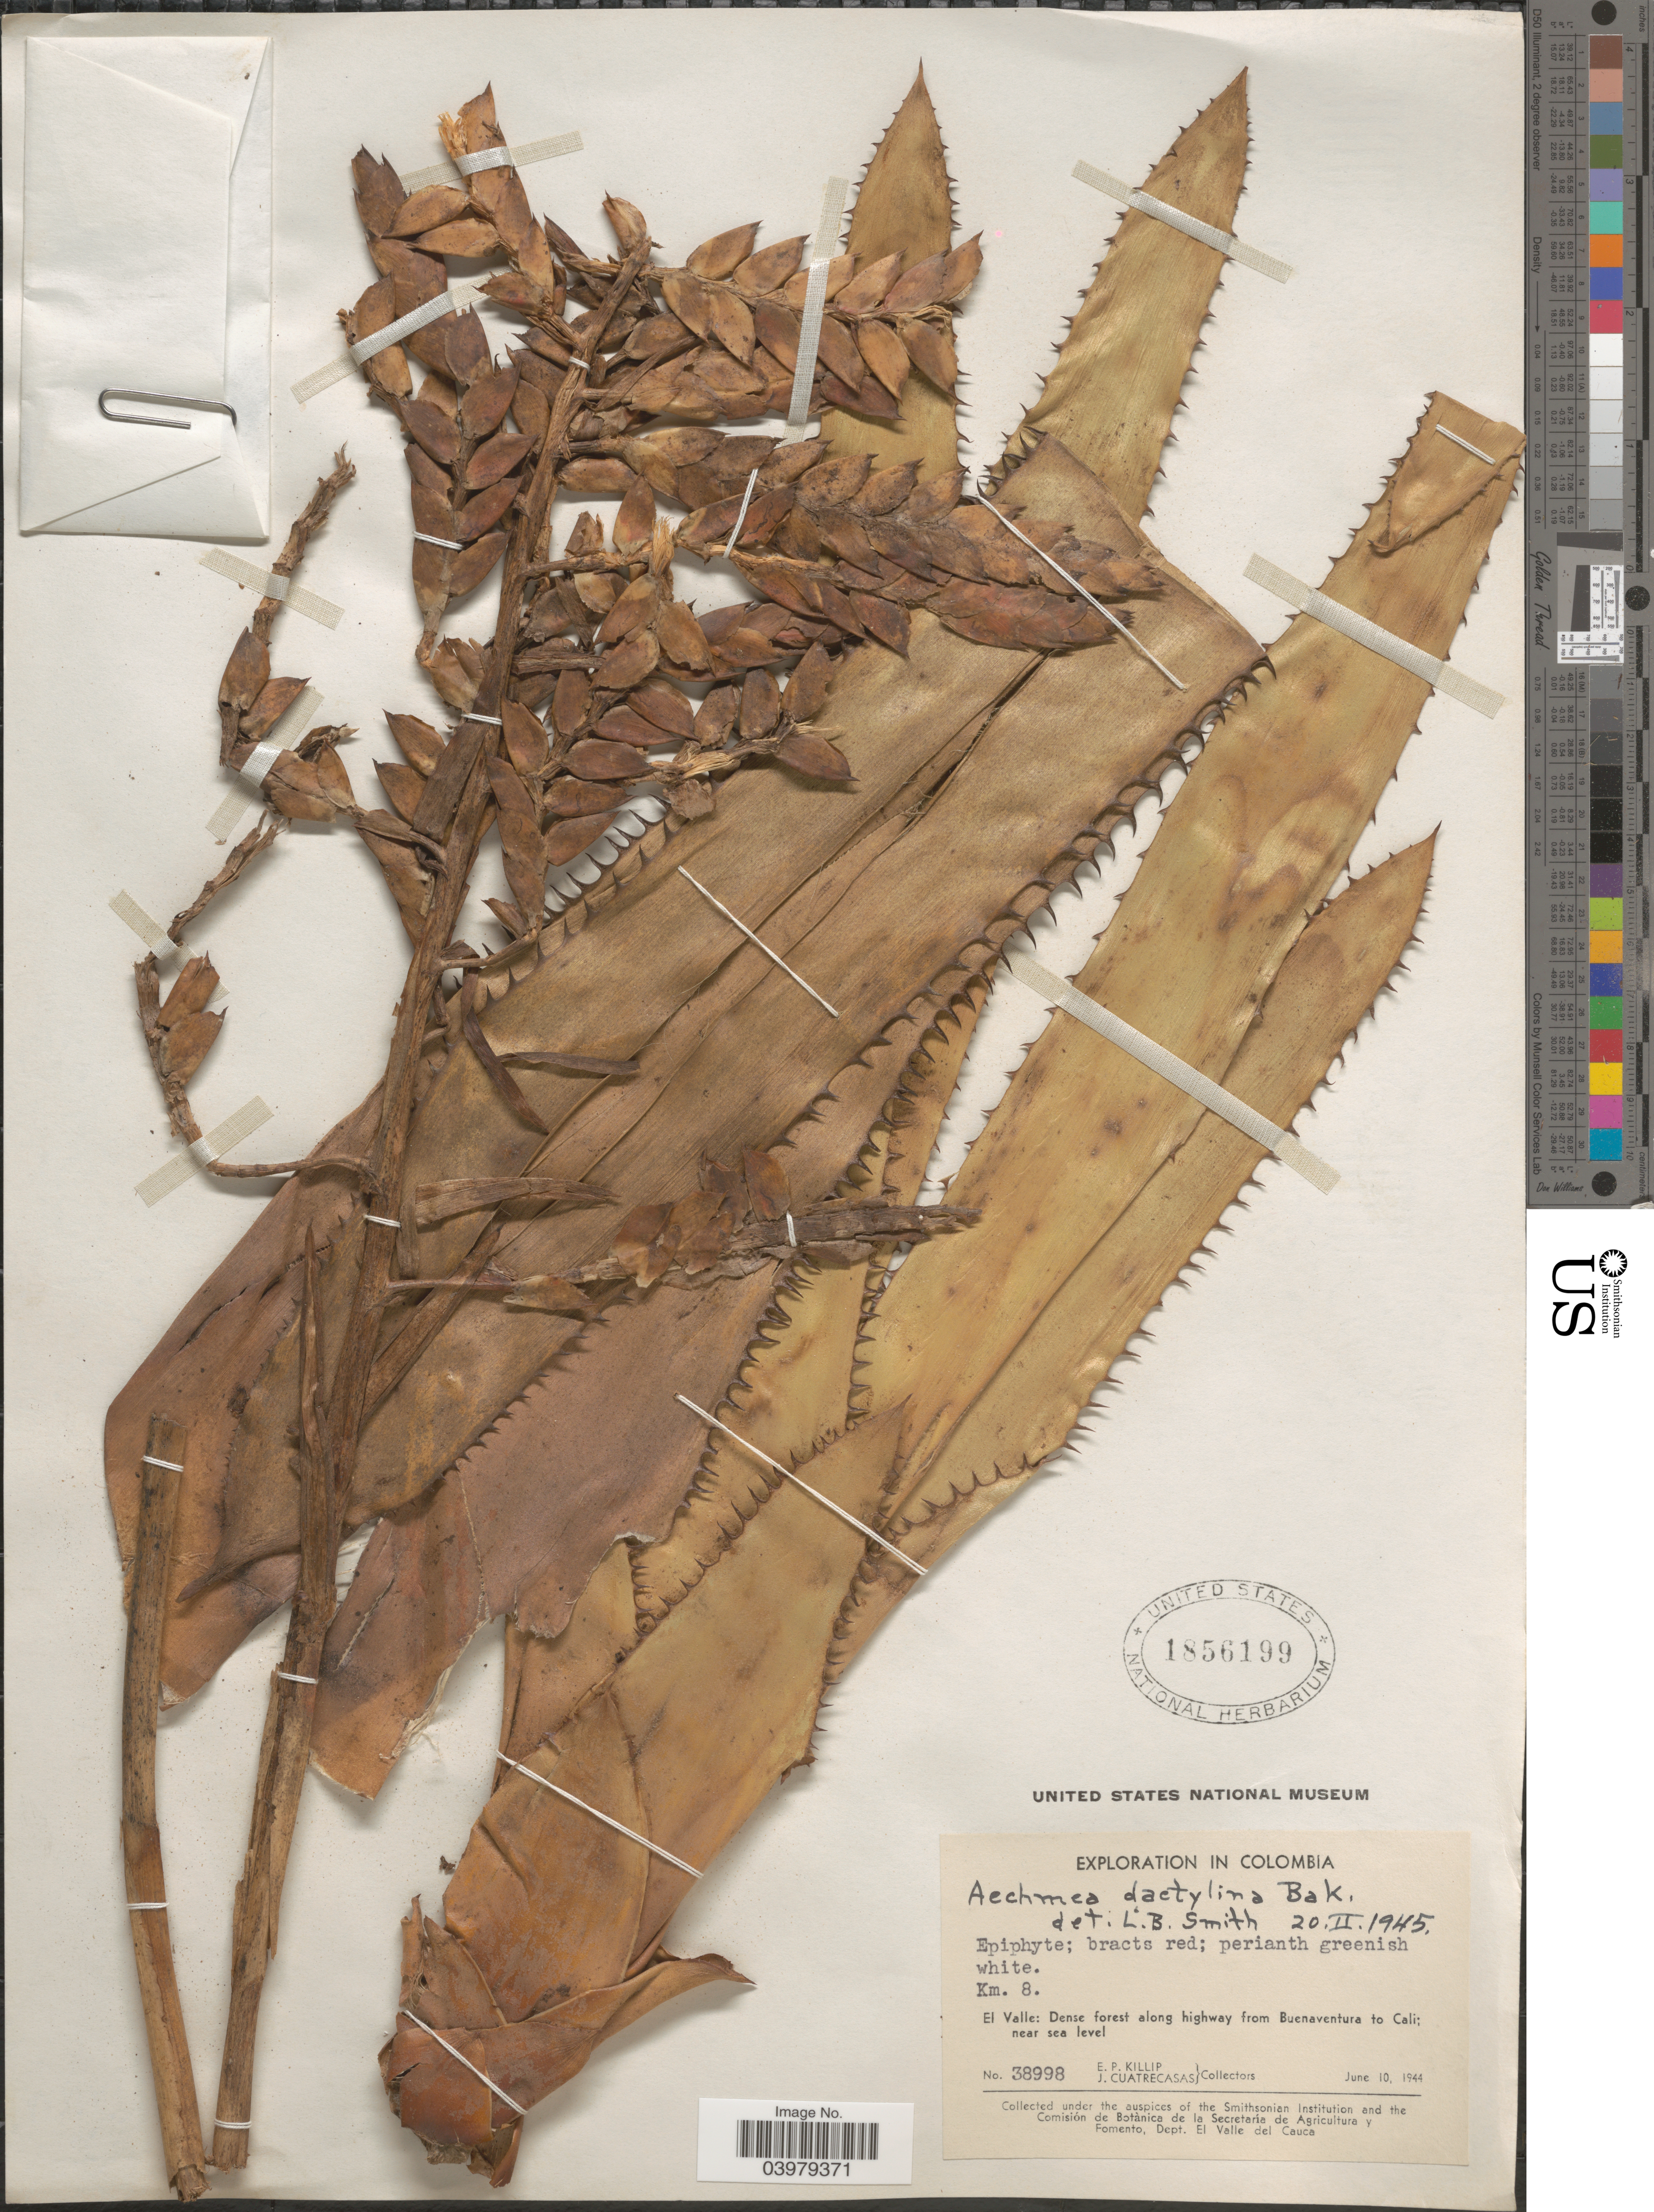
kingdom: Plantae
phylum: Tracheophyta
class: Liliopsida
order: Poales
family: Bromeliaceae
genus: Aechmea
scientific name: Aechmea dactylina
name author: Baker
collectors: E. P. Killip & J. Cuatrecasas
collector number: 38998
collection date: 1944-06-10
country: Colombia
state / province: Valle del Cauca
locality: Km. 8. El Valle: Dense forest along highway from Buenaventura to Cali.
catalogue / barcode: US 1856199